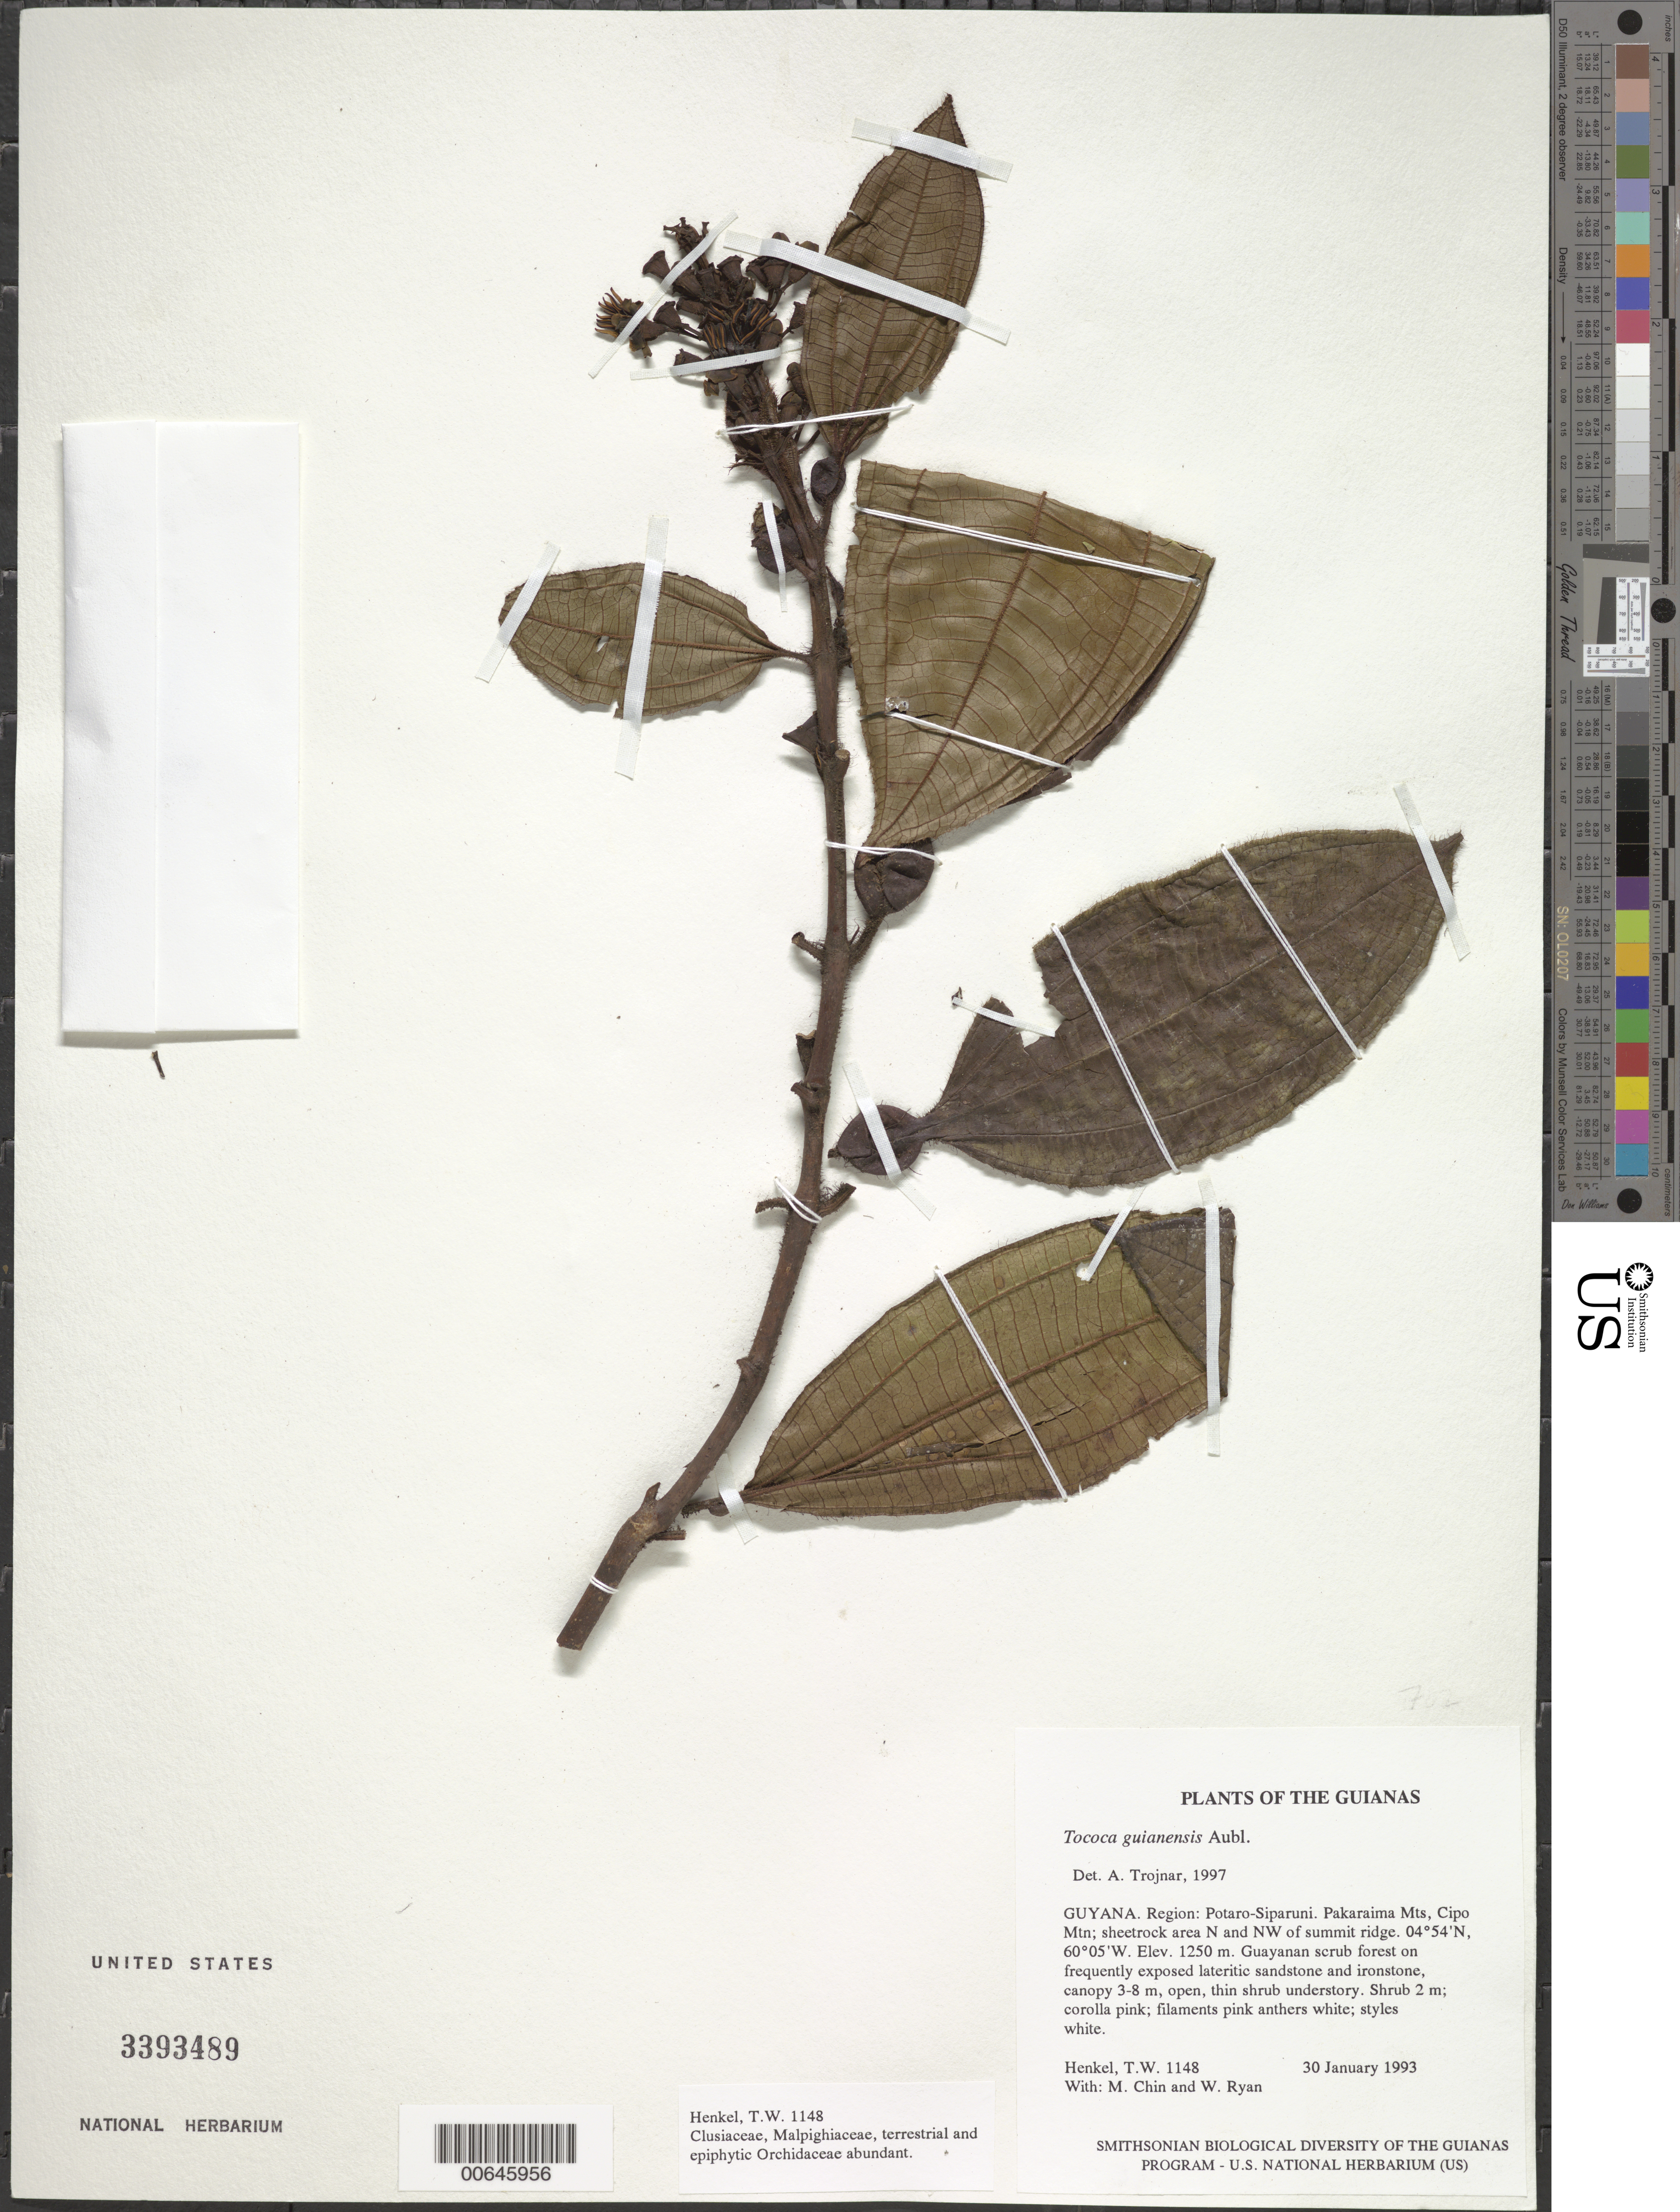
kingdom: Plantae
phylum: Tracheophyta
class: Magnoliopsida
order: Myrtales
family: Melastomataceae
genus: Tococa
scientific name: Tococa guianensis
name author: Aubl.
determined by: Trojnar, A.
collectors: T. Henkel, M. Chin & W. Ryan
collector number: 1148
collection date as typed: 30 January 1993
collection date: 1993-01-30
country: Guyana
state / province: Potaro-Siparuni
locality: Pakaraima Mts, Cipo Mtn; sheetrock area N and NW of summit ridge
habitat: Guayanan scrub forest on frequently exposed lateritic sandstone and ironstone, canopy 3-8 m, open, thin shrub understory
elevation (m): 1250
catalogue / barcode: US 3393489